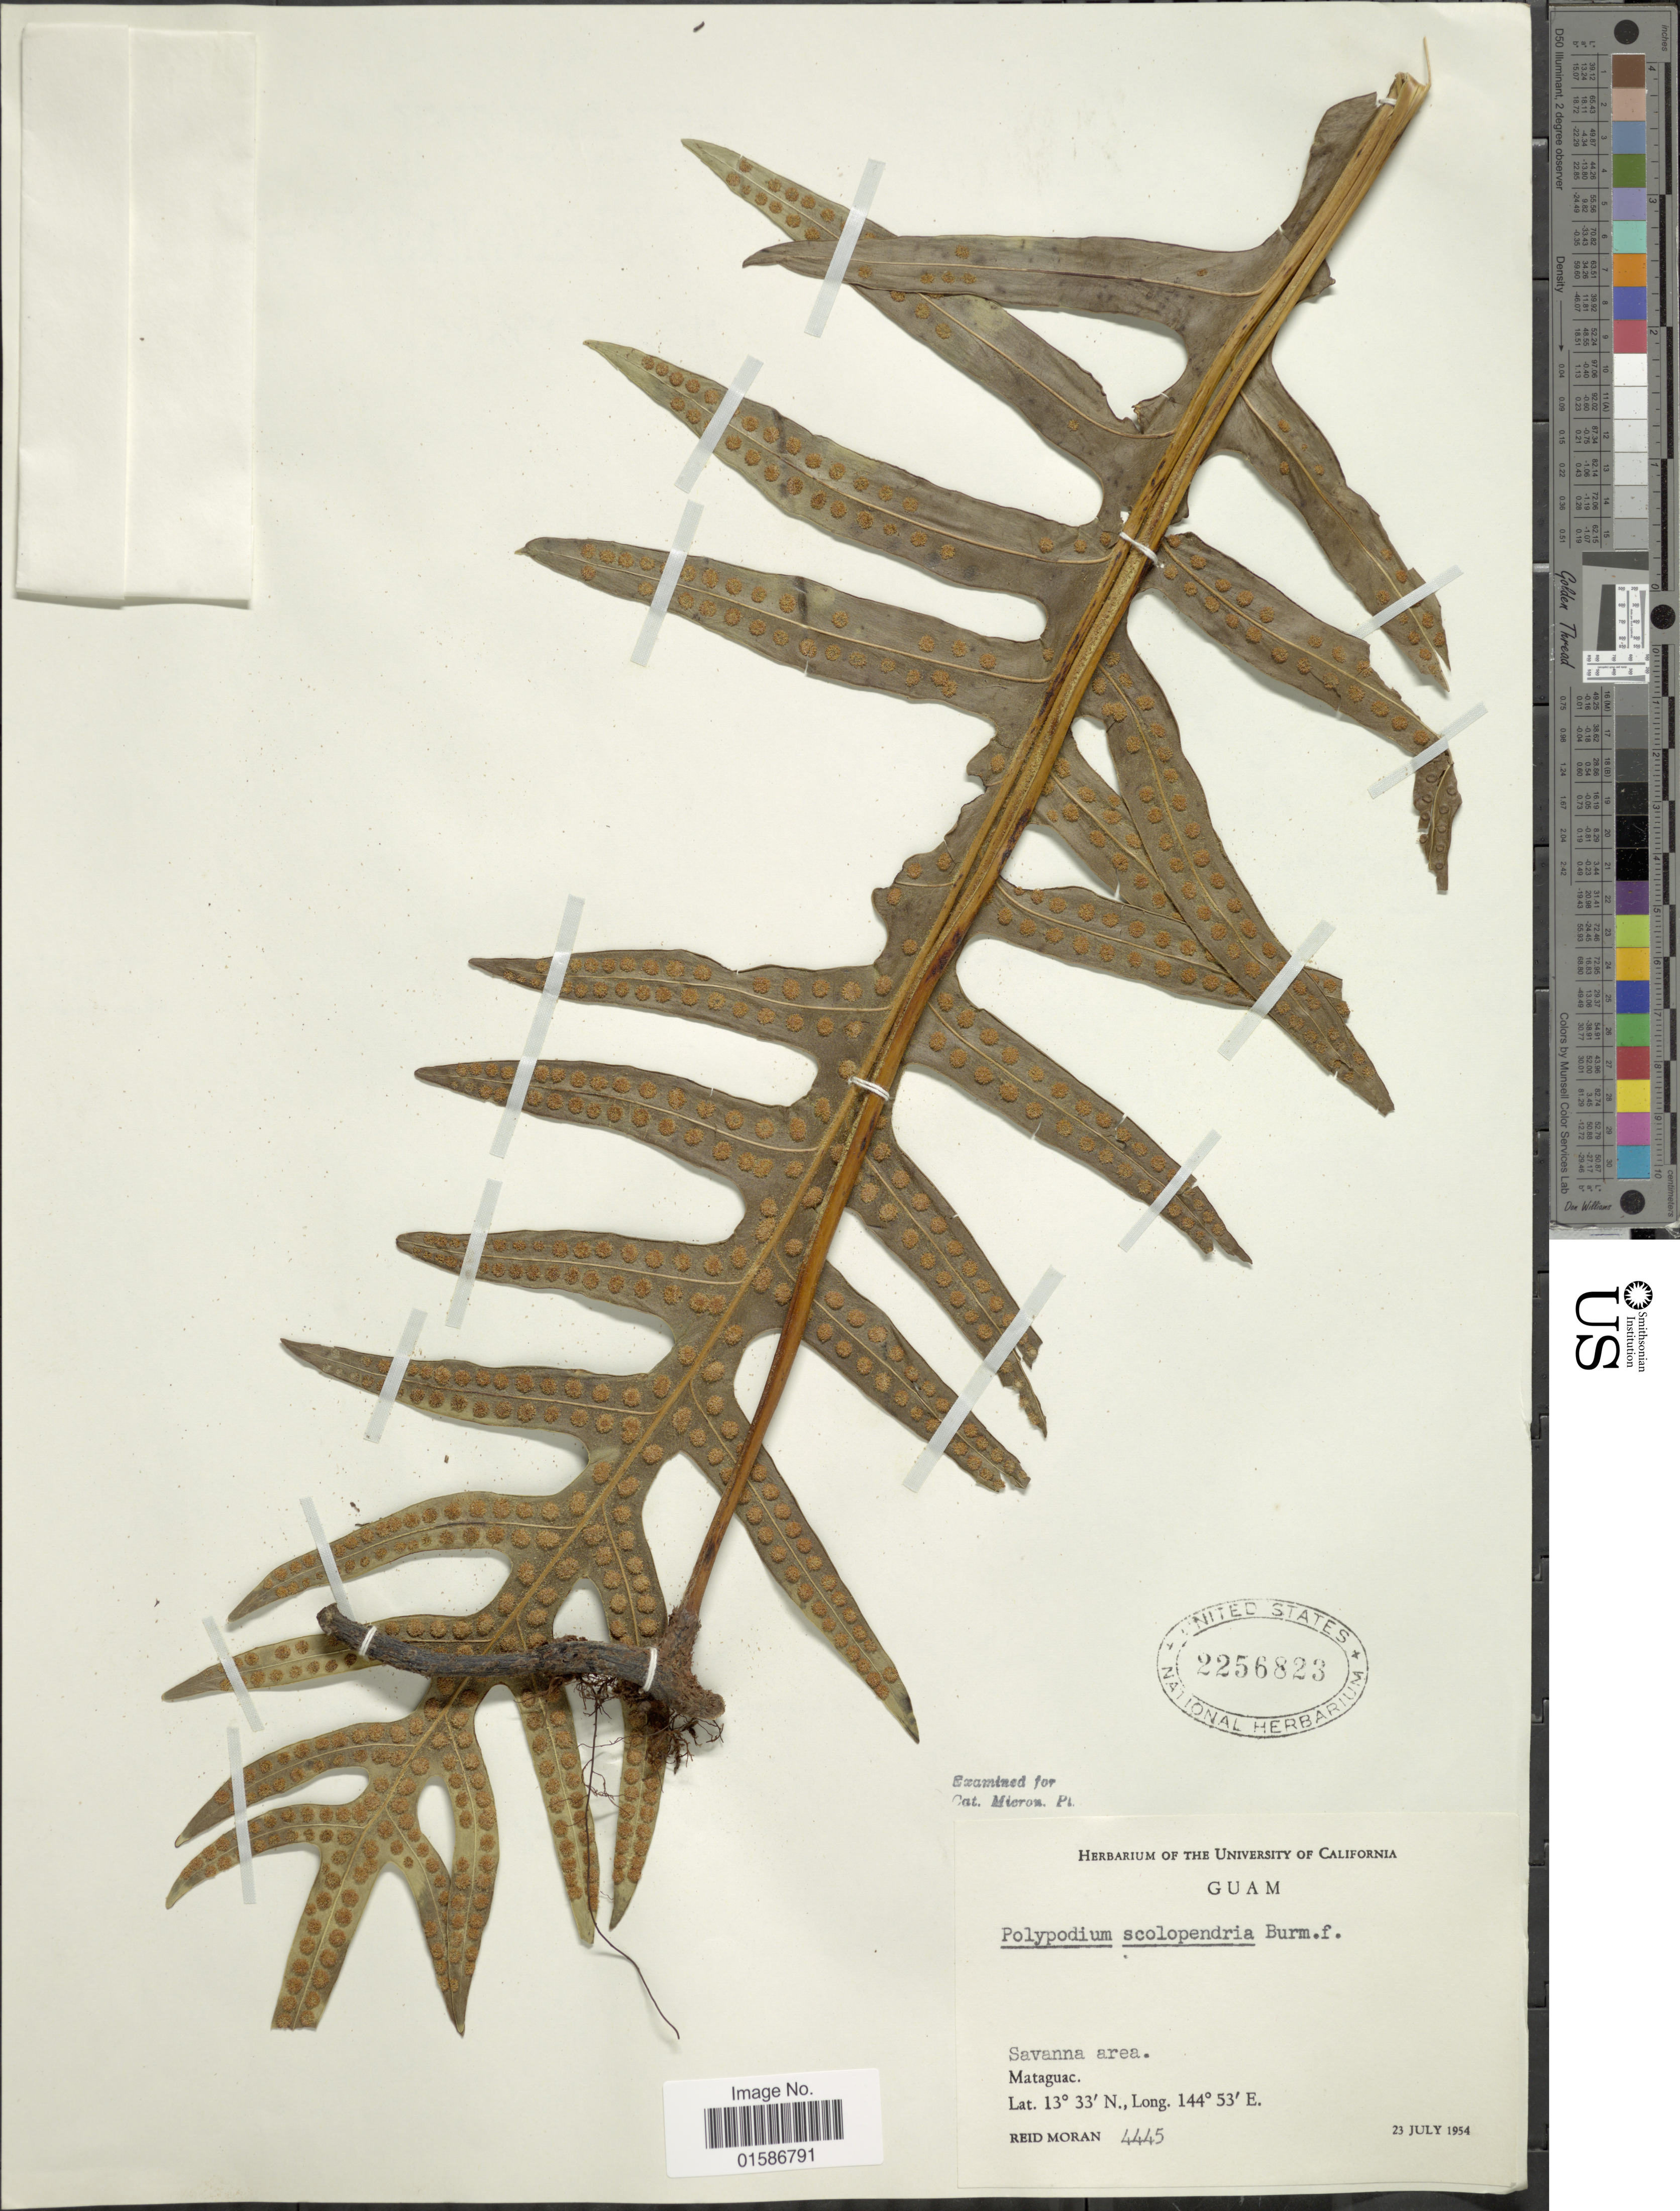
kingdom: Plantae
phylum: Tracheophyta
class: Polypodiopsida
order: Polypodiales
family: Polypodiaceae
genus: Microsorum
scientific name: Microsorum scolopendria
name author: (Burm. f.) Copel.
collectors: R. V. Moran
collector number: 4445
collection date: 1954-07-23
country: Guam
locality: Savanna area, Mataguac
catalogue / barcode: US 2256823